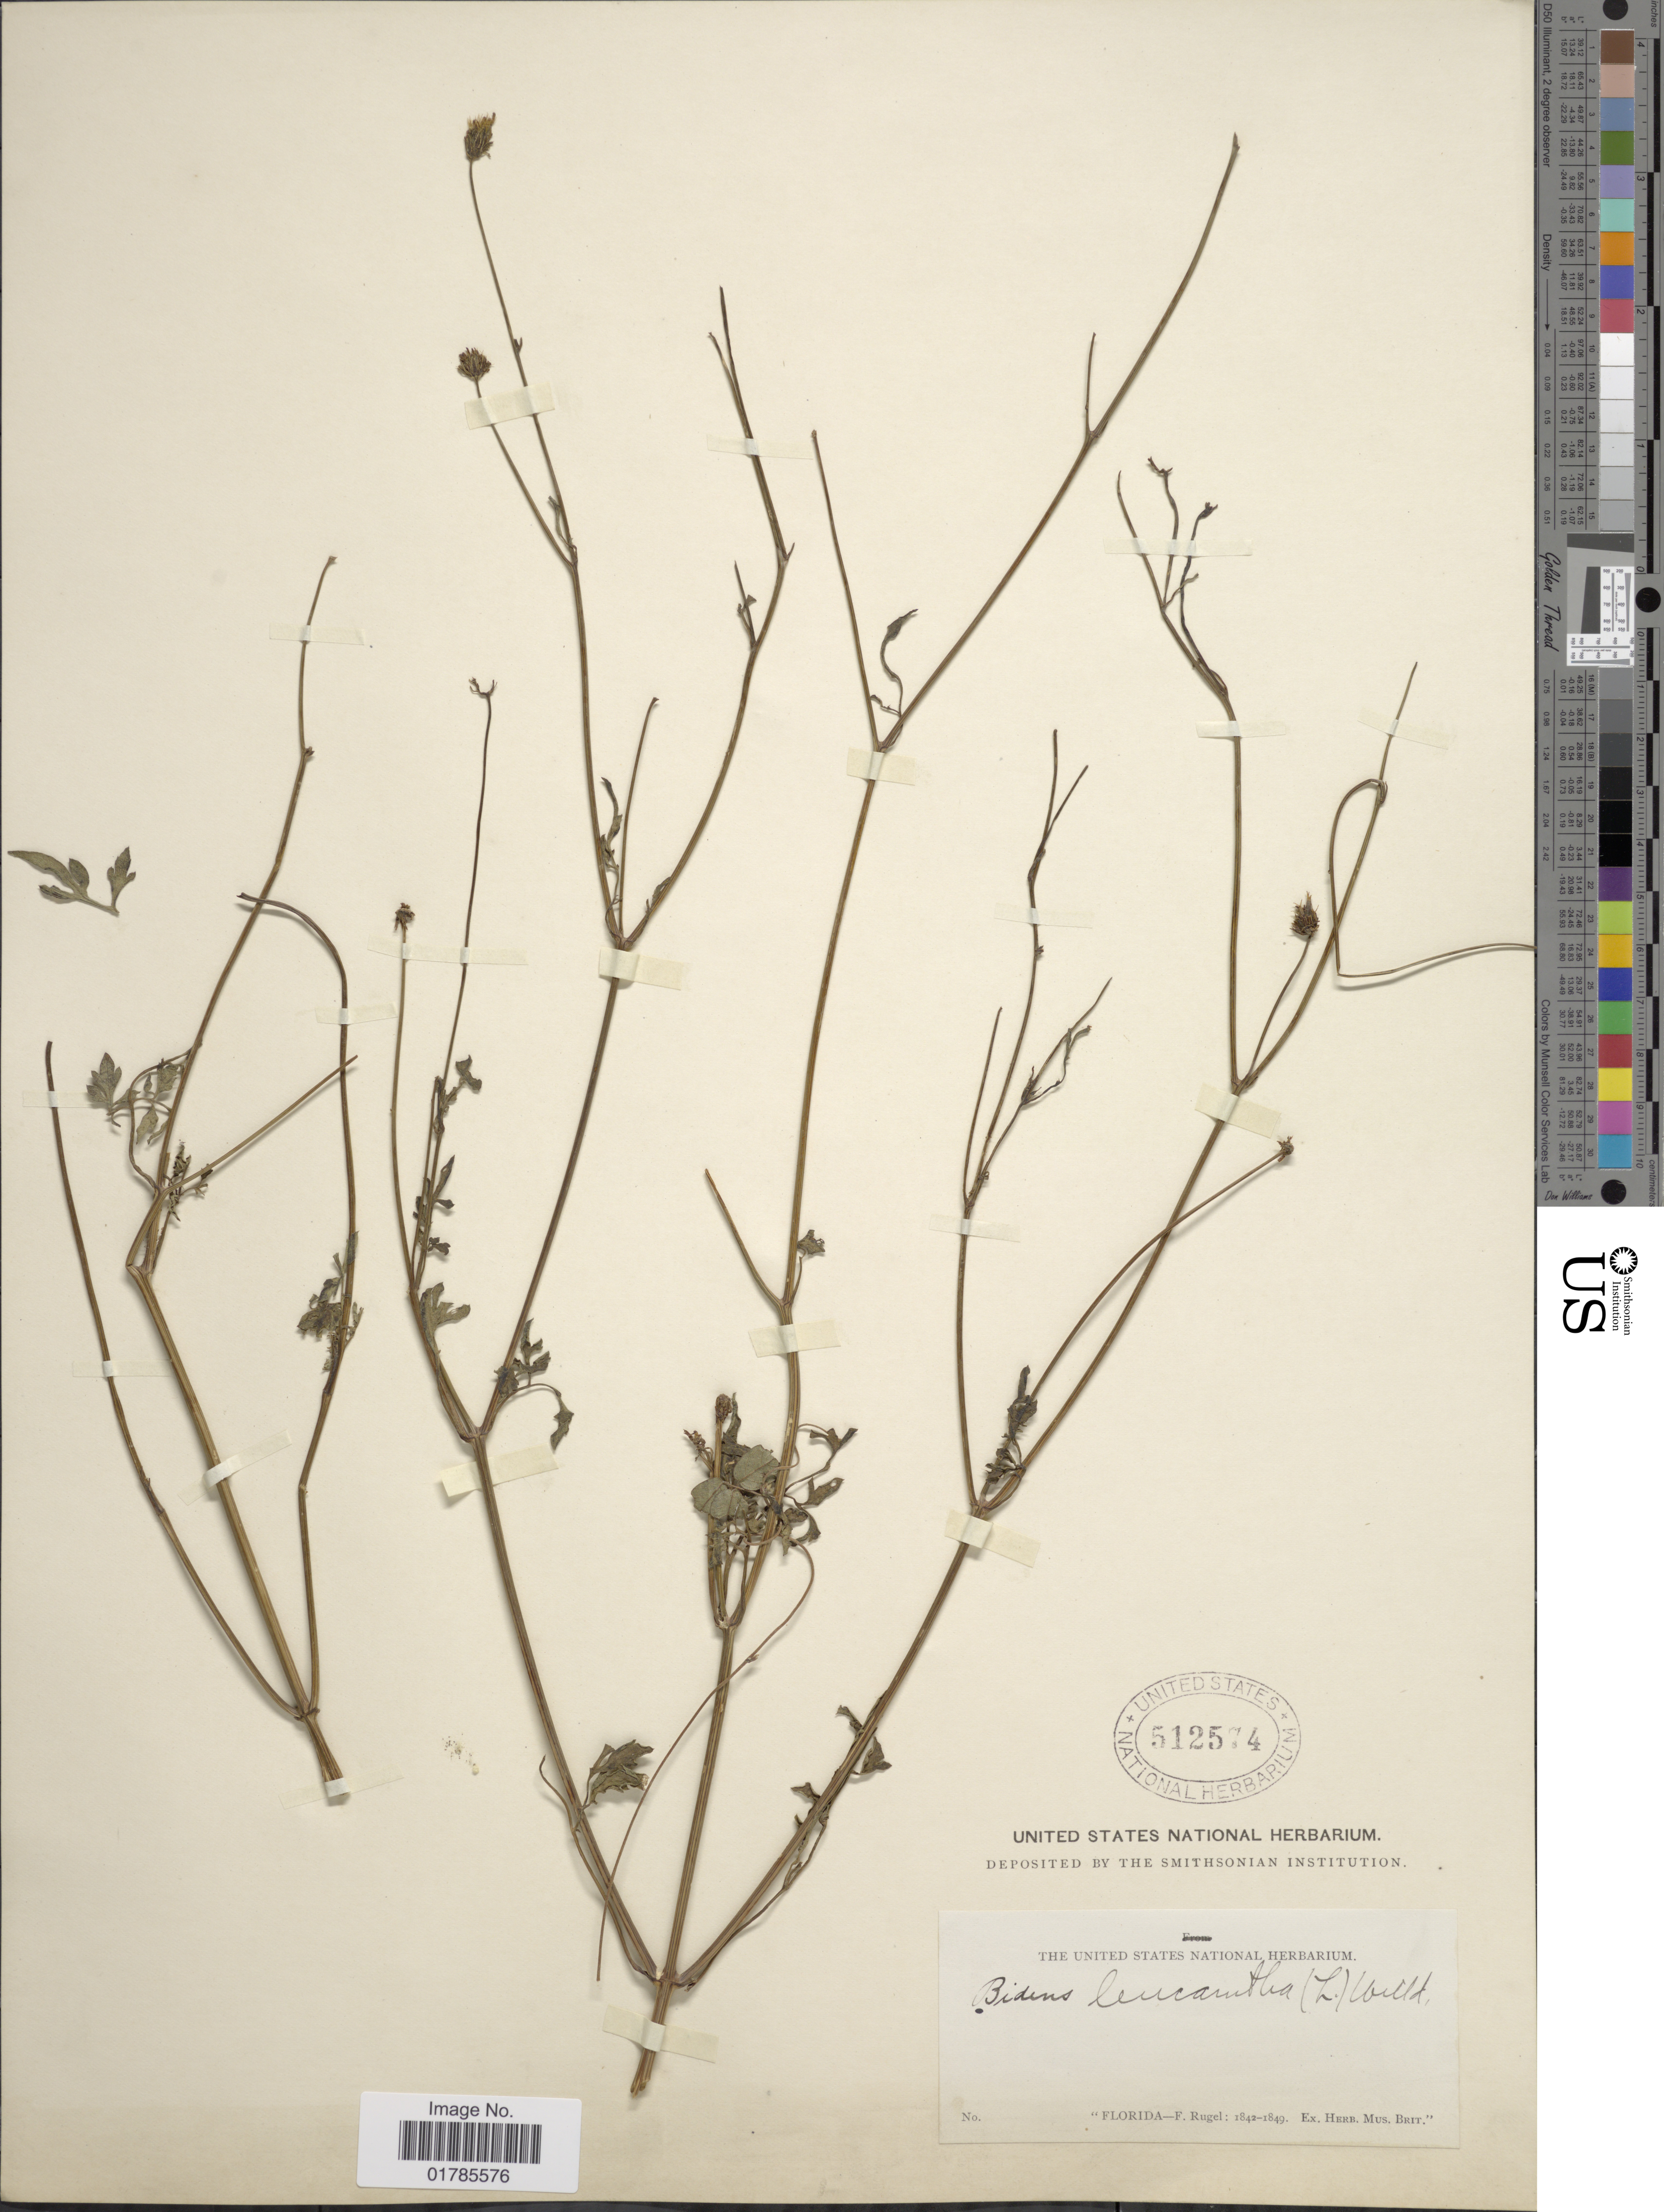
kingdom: Plantae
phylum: Tracheophyta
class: Magnoliopsida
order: Asterales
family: Asteraceae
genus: Bidens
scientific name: Bidens alba var. radiata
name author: (Sch. Bip.) R.E. Ballard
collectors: F. Rugel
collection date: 1842/1849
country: United States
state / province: Florida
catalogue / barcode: US 512574